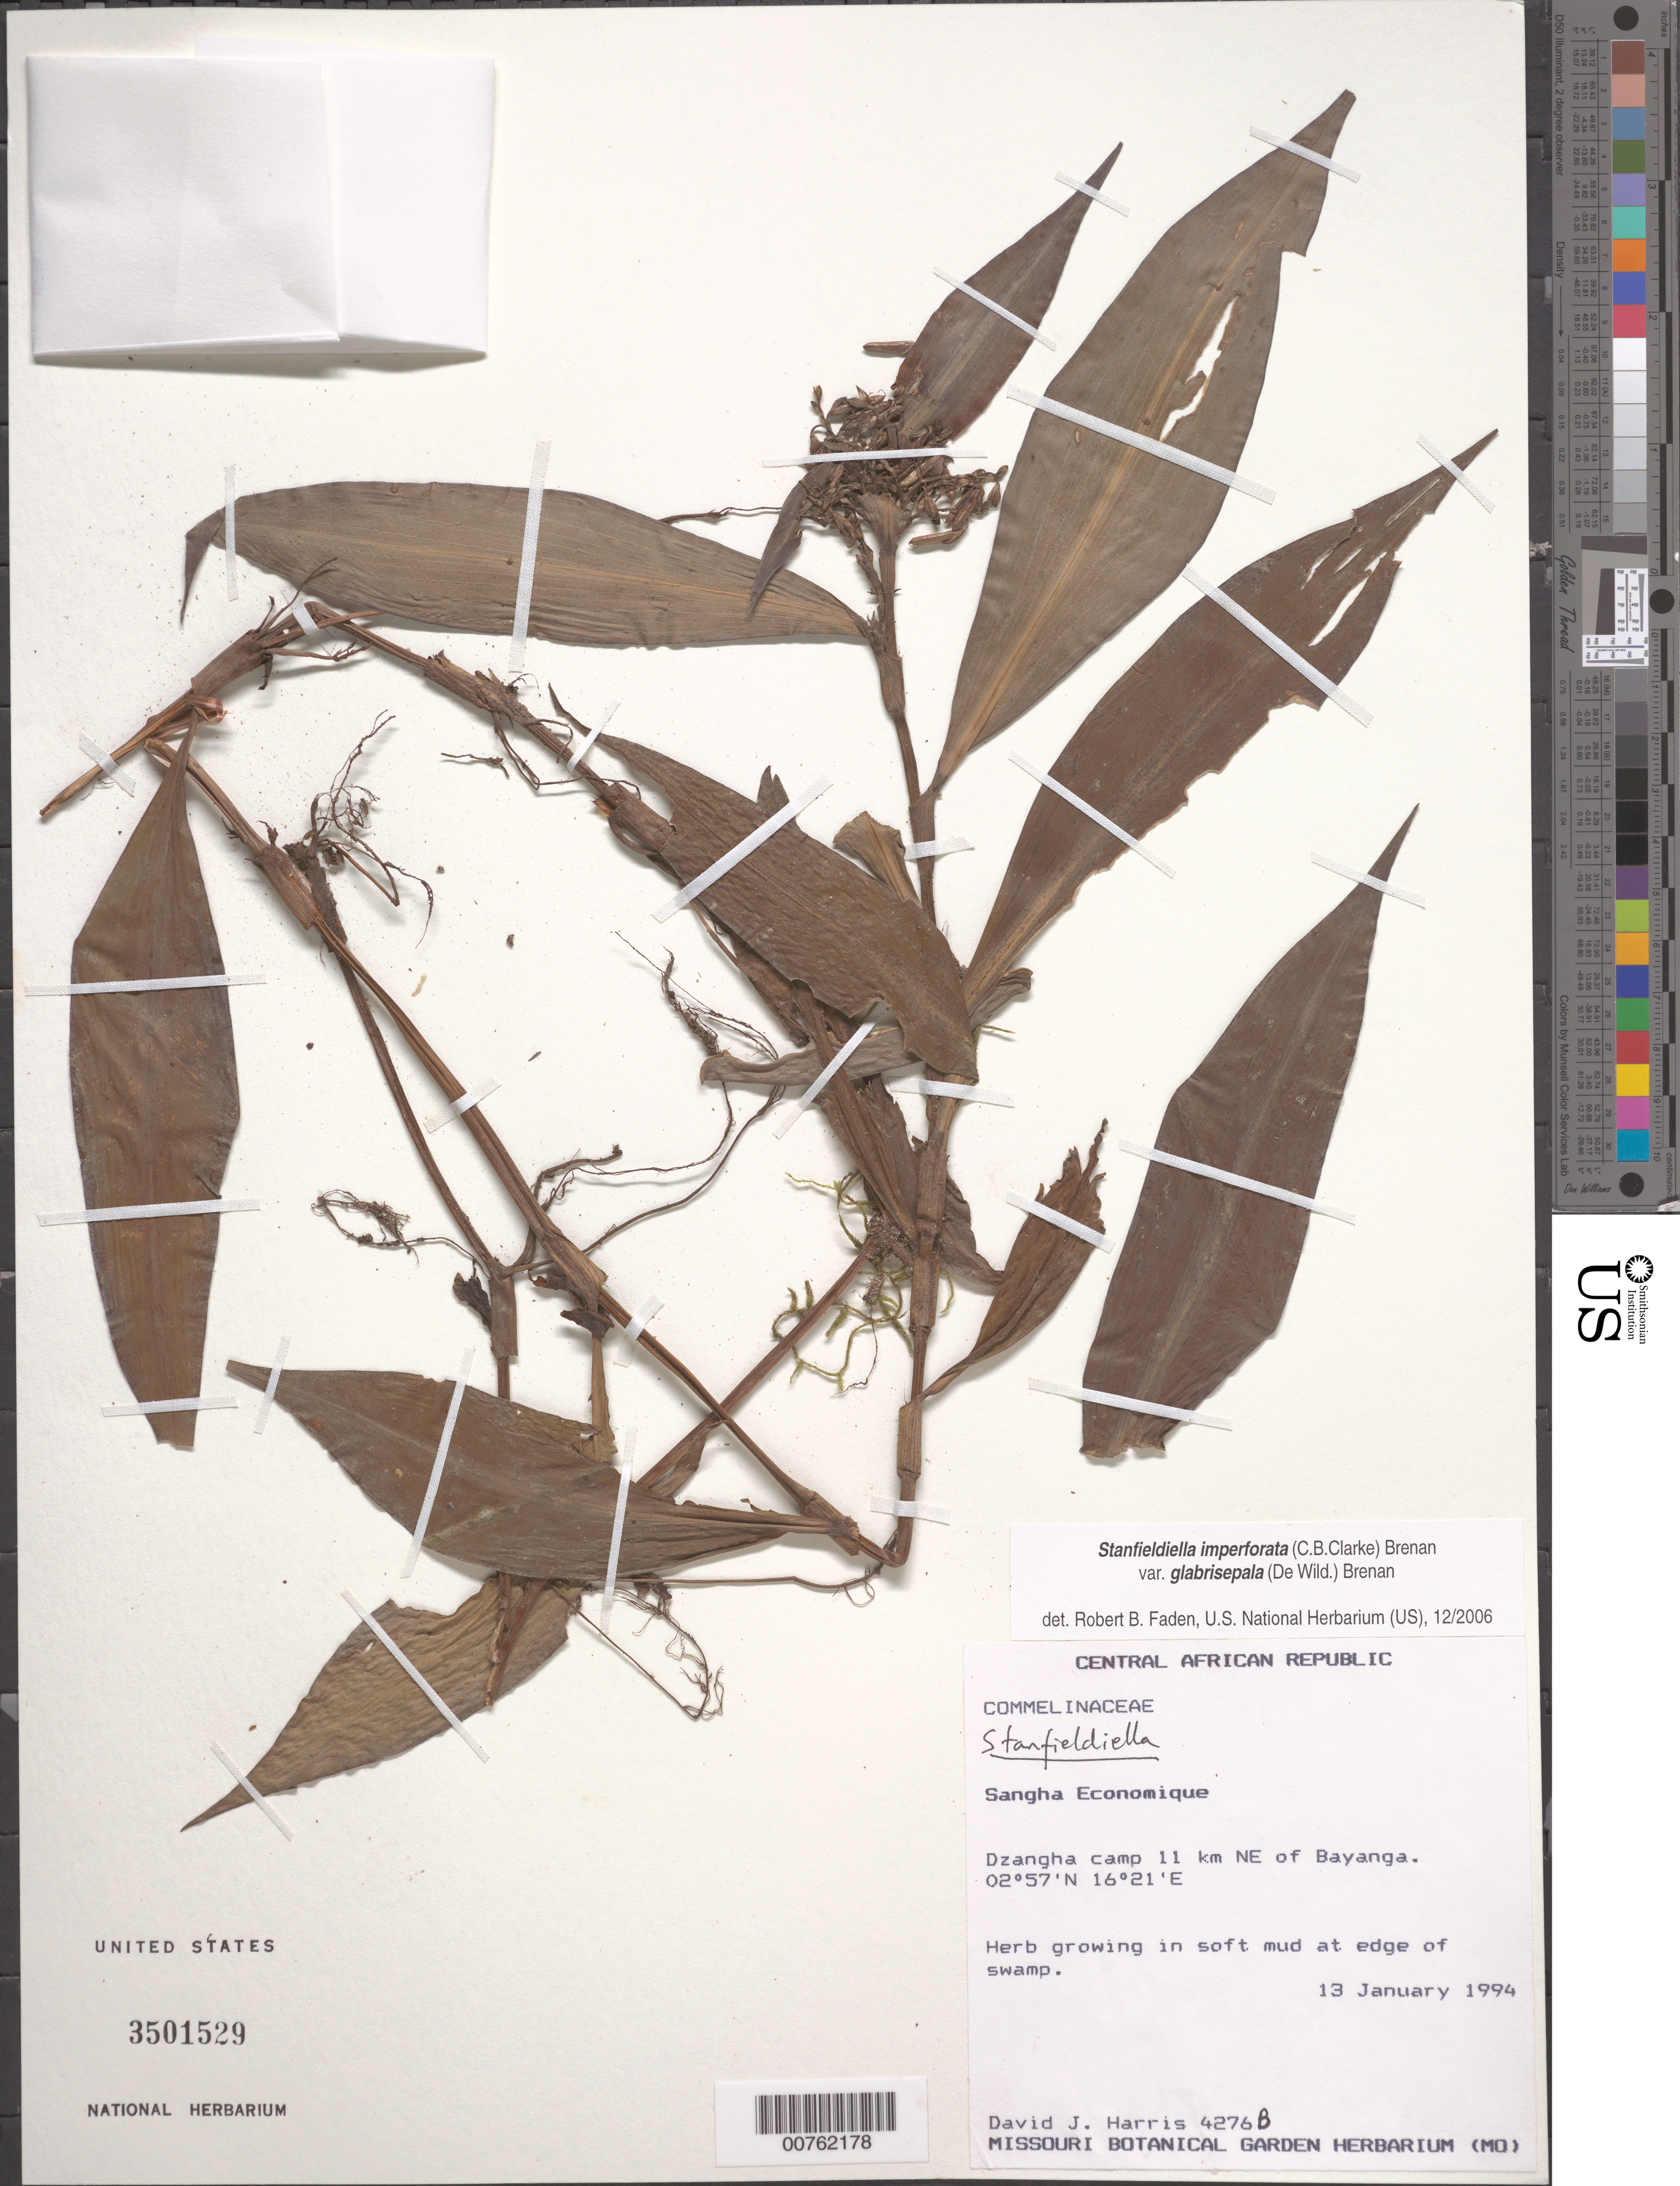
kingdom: Plantae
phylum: Tracheophyta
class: Liliopsida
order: Commelinales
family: Commelinaceae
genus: Stanfieldiella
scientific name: Stanfieldiella imperforata var. glabrisepala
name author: (De Wild.) Brenan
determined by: Faden, Robert B., (US), Smithsonian Institution - National Museum of Natural History (UNITED STATES)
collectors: D. J. Harris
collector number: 4276B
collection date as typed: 13 Jan 1994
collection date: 1994-01-13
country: Central African Republic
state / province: Sangha-Mbaere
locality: Dzangha camp 11 km NE of Bayanga.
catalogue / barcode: US 3501529